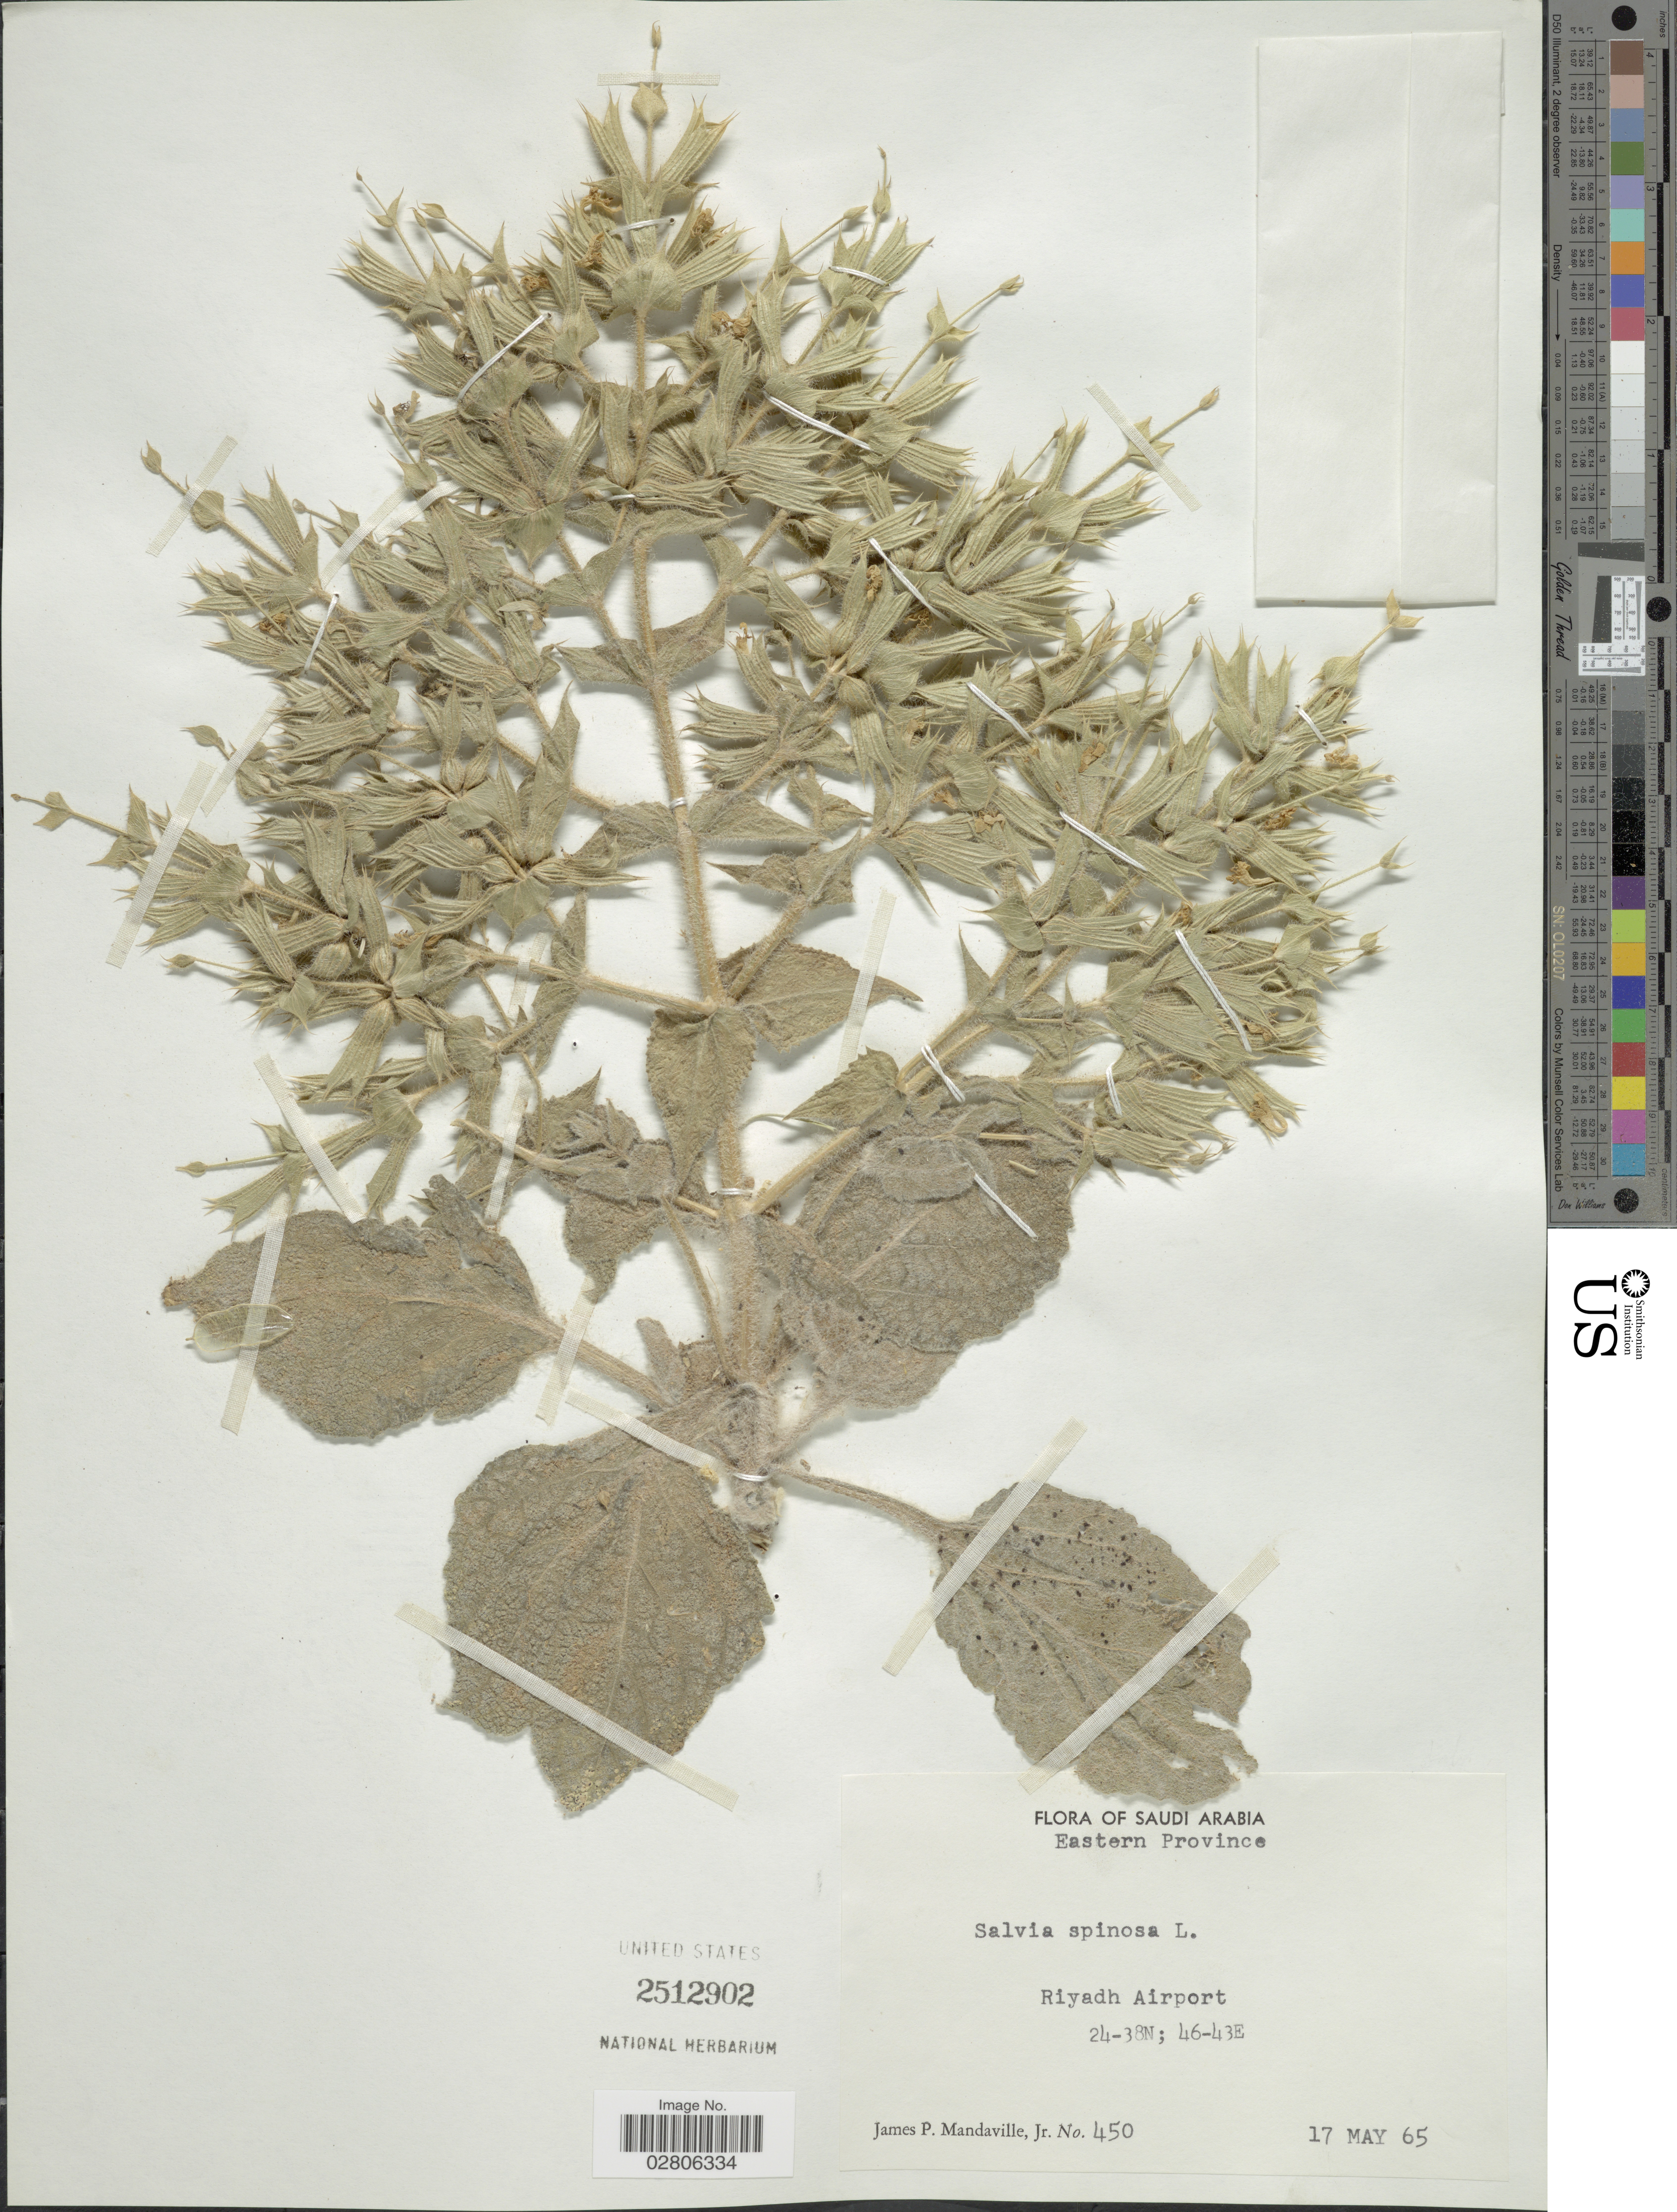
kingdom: Plantae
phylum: Tracheophyta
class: Magnoliopsida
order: Lamiales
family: Lamiaceae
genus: Salvia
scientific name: Salvia spinosa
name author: L.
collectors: J. Mandaville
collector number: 450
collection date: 1965-05-17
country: Saudi Arabia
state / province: Ash Sharqiyah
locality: Eastern Province, Riyadh Airport.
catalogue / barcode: US 2512902